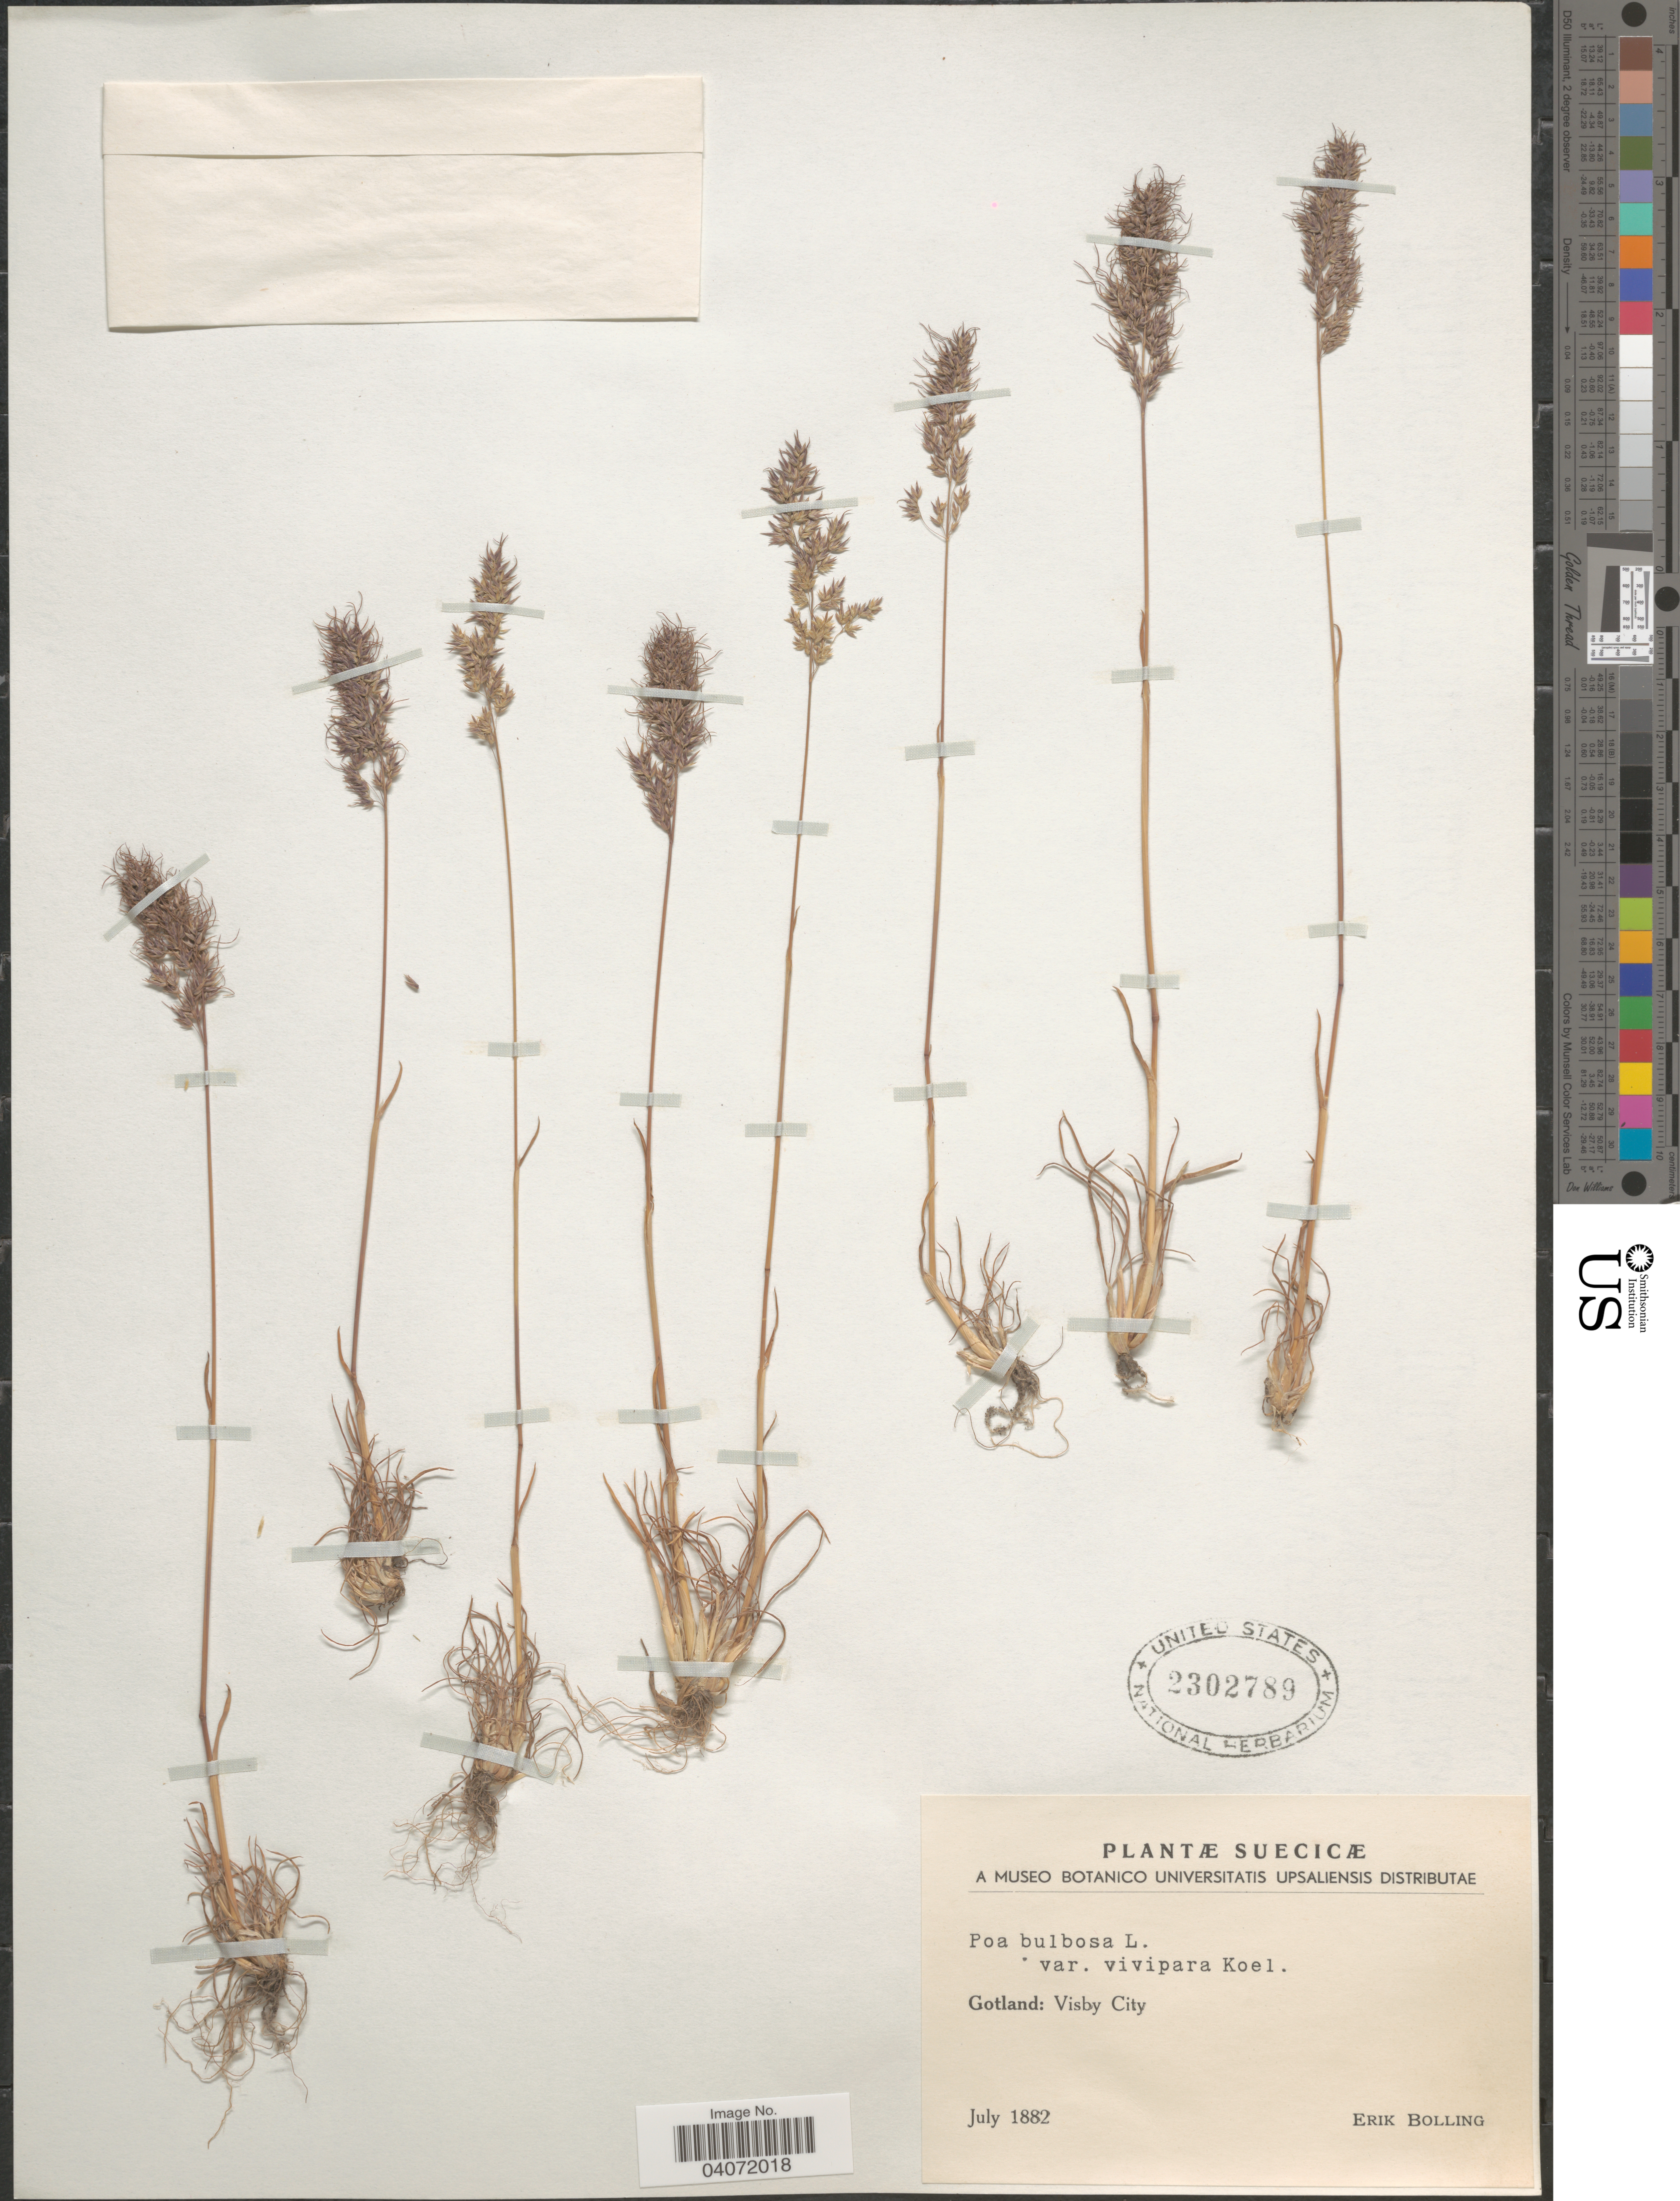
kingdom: Plantae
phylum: Tracheophyta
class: Liliopsida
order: Poales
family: Poaceae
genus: Poa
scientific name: Poa bulbosa subsp. bulbosa var. vivipara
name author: Koeler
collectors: E. Bolling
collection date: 1882-07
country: Sweden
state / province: Gotland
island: Gotland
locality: Suecicæ. Gotland: Visby City.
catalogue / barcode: US 2302789